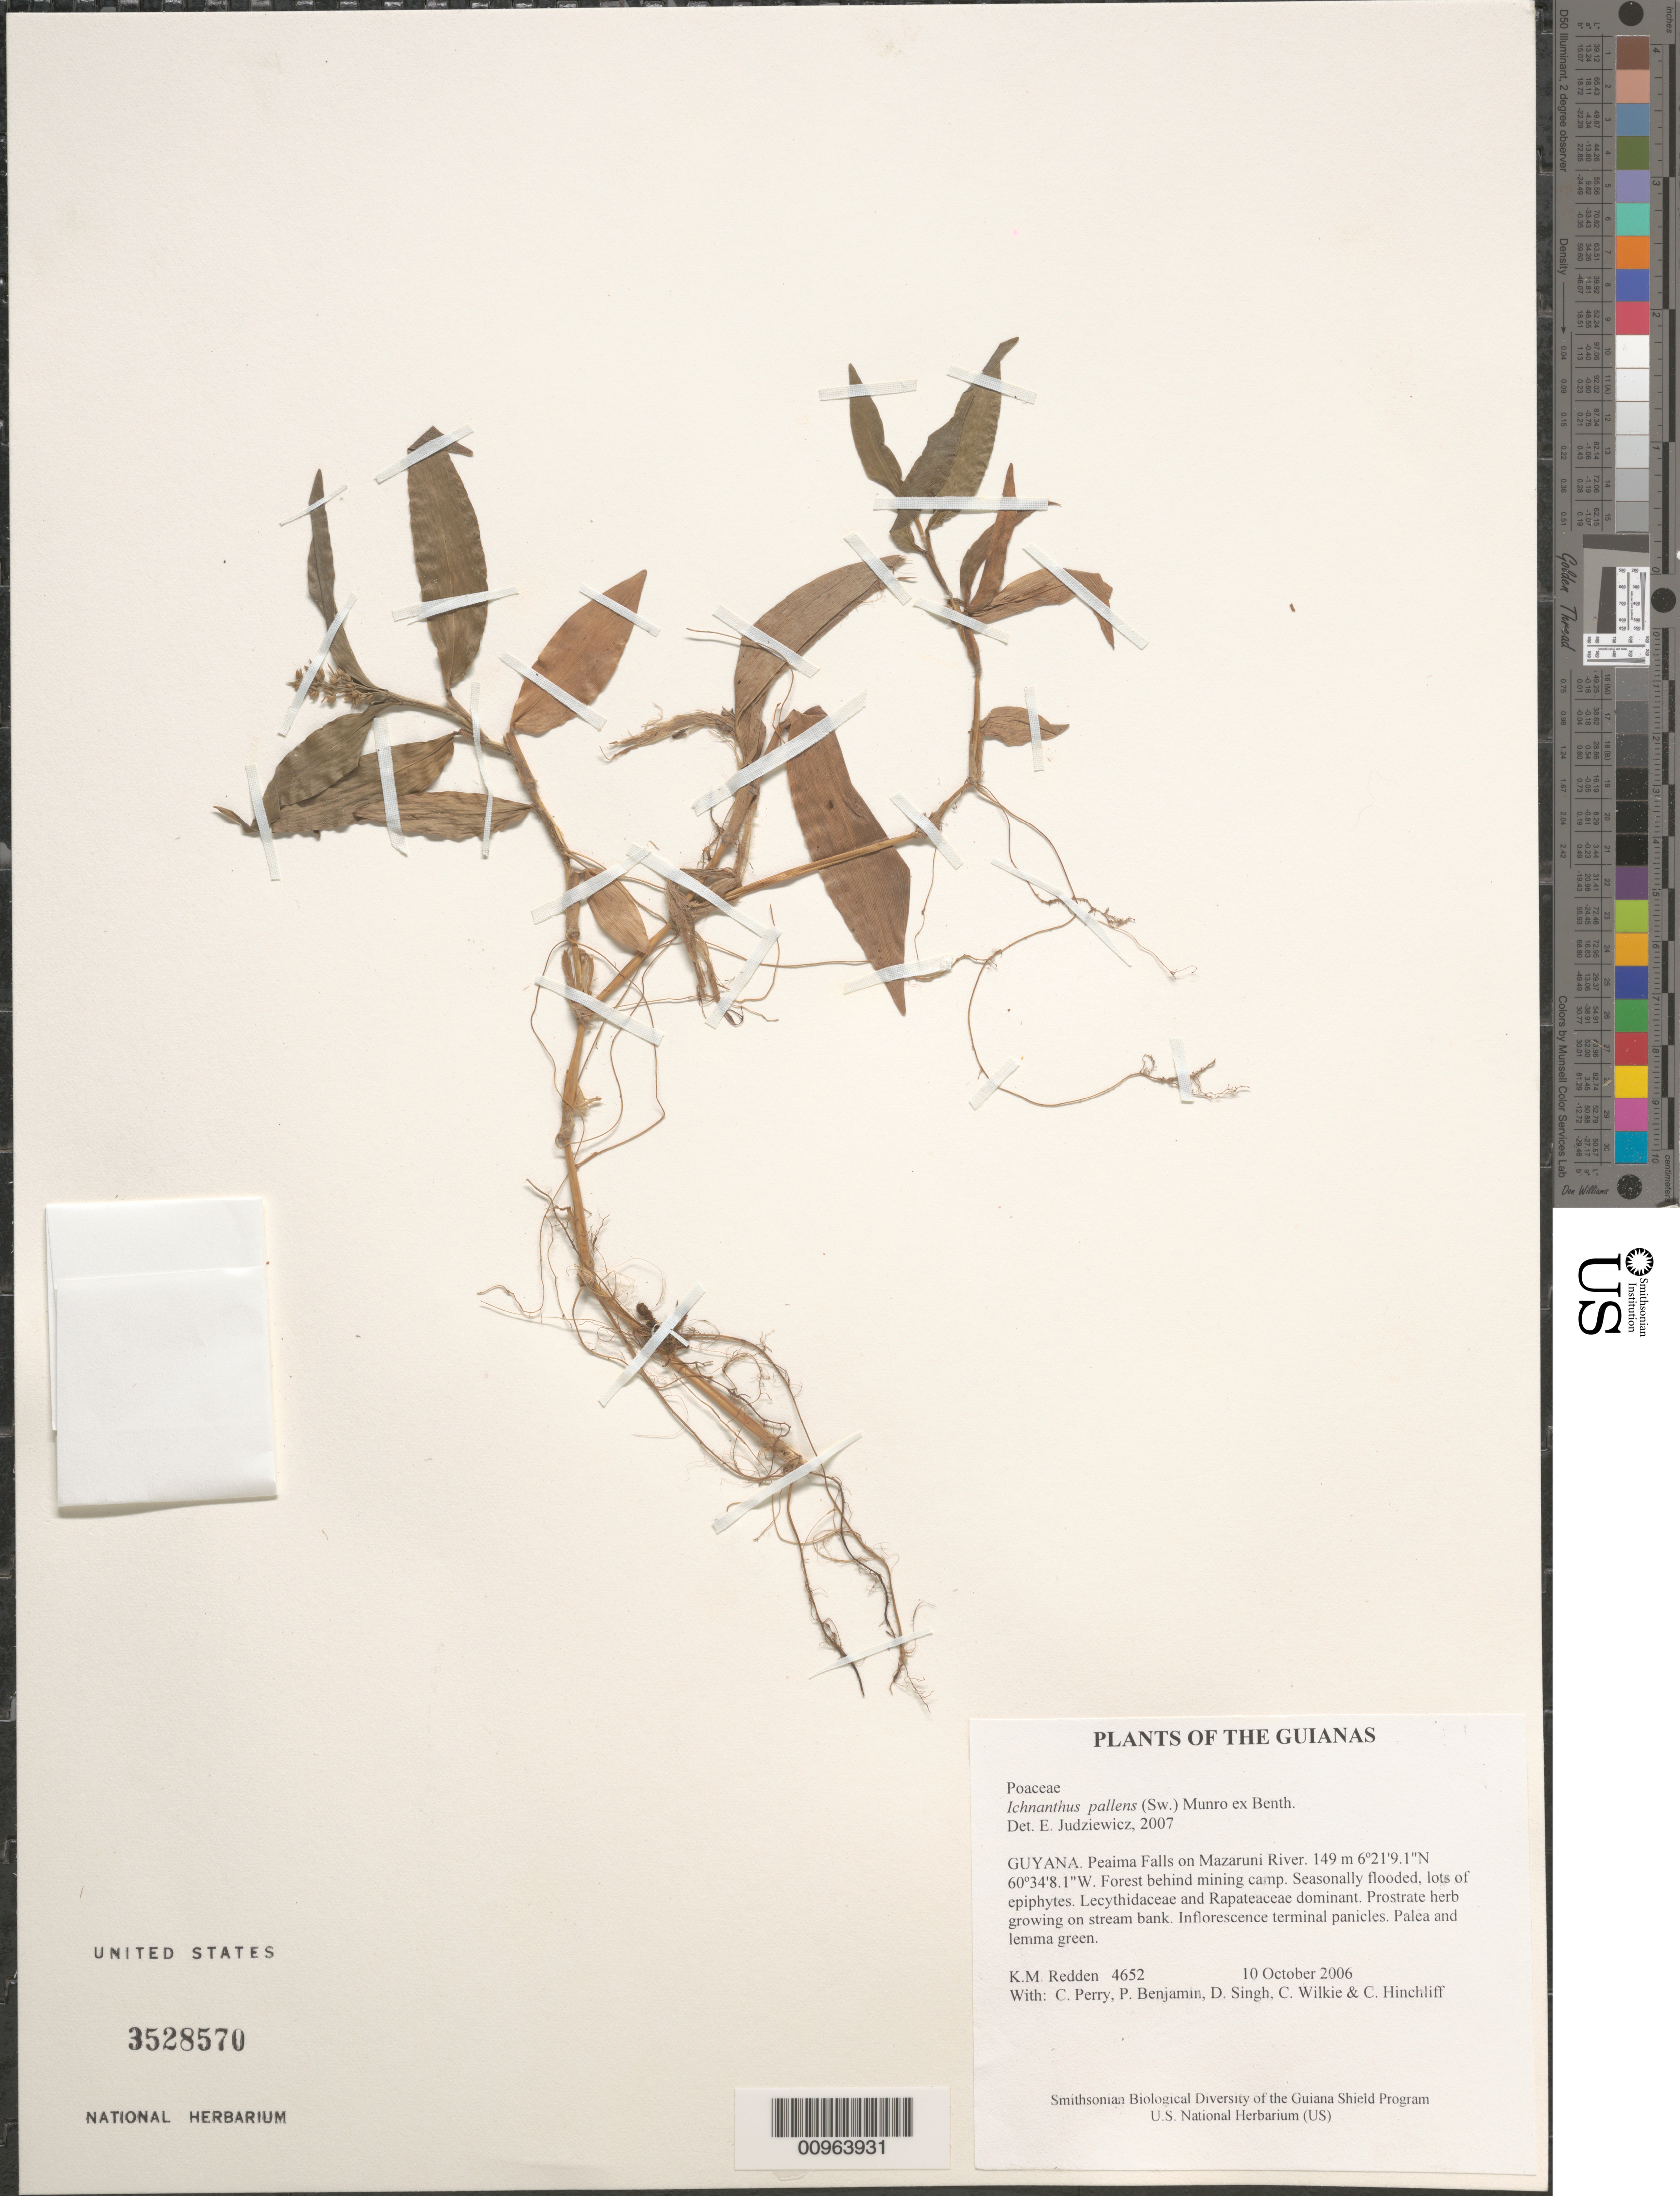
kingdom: Plantae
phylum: Tracheophyta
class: Liliopsida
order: Poales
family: Poaceae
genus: Ichnanthus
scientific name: Ichnanthus pallens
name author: (Sw.) Munro ex Benth.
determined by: Judziewicz, E. J.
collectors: K. M. Redden, C. Perry, P. Benjamin, D. Singh, C. Wilkie & C. E. Hinchliff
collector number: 4652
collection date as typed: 10 October 2006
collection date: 2006-10-10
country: Guyana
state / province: Cuyuni-Mazaruni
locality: Peaima Falls on Mazaruni River.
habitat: Forest behind mining camp. Seasonally flooded, lots of epiphytes. Lecythidaceae and Rapateaceae dominant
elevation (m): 149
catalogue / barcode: US 3528570